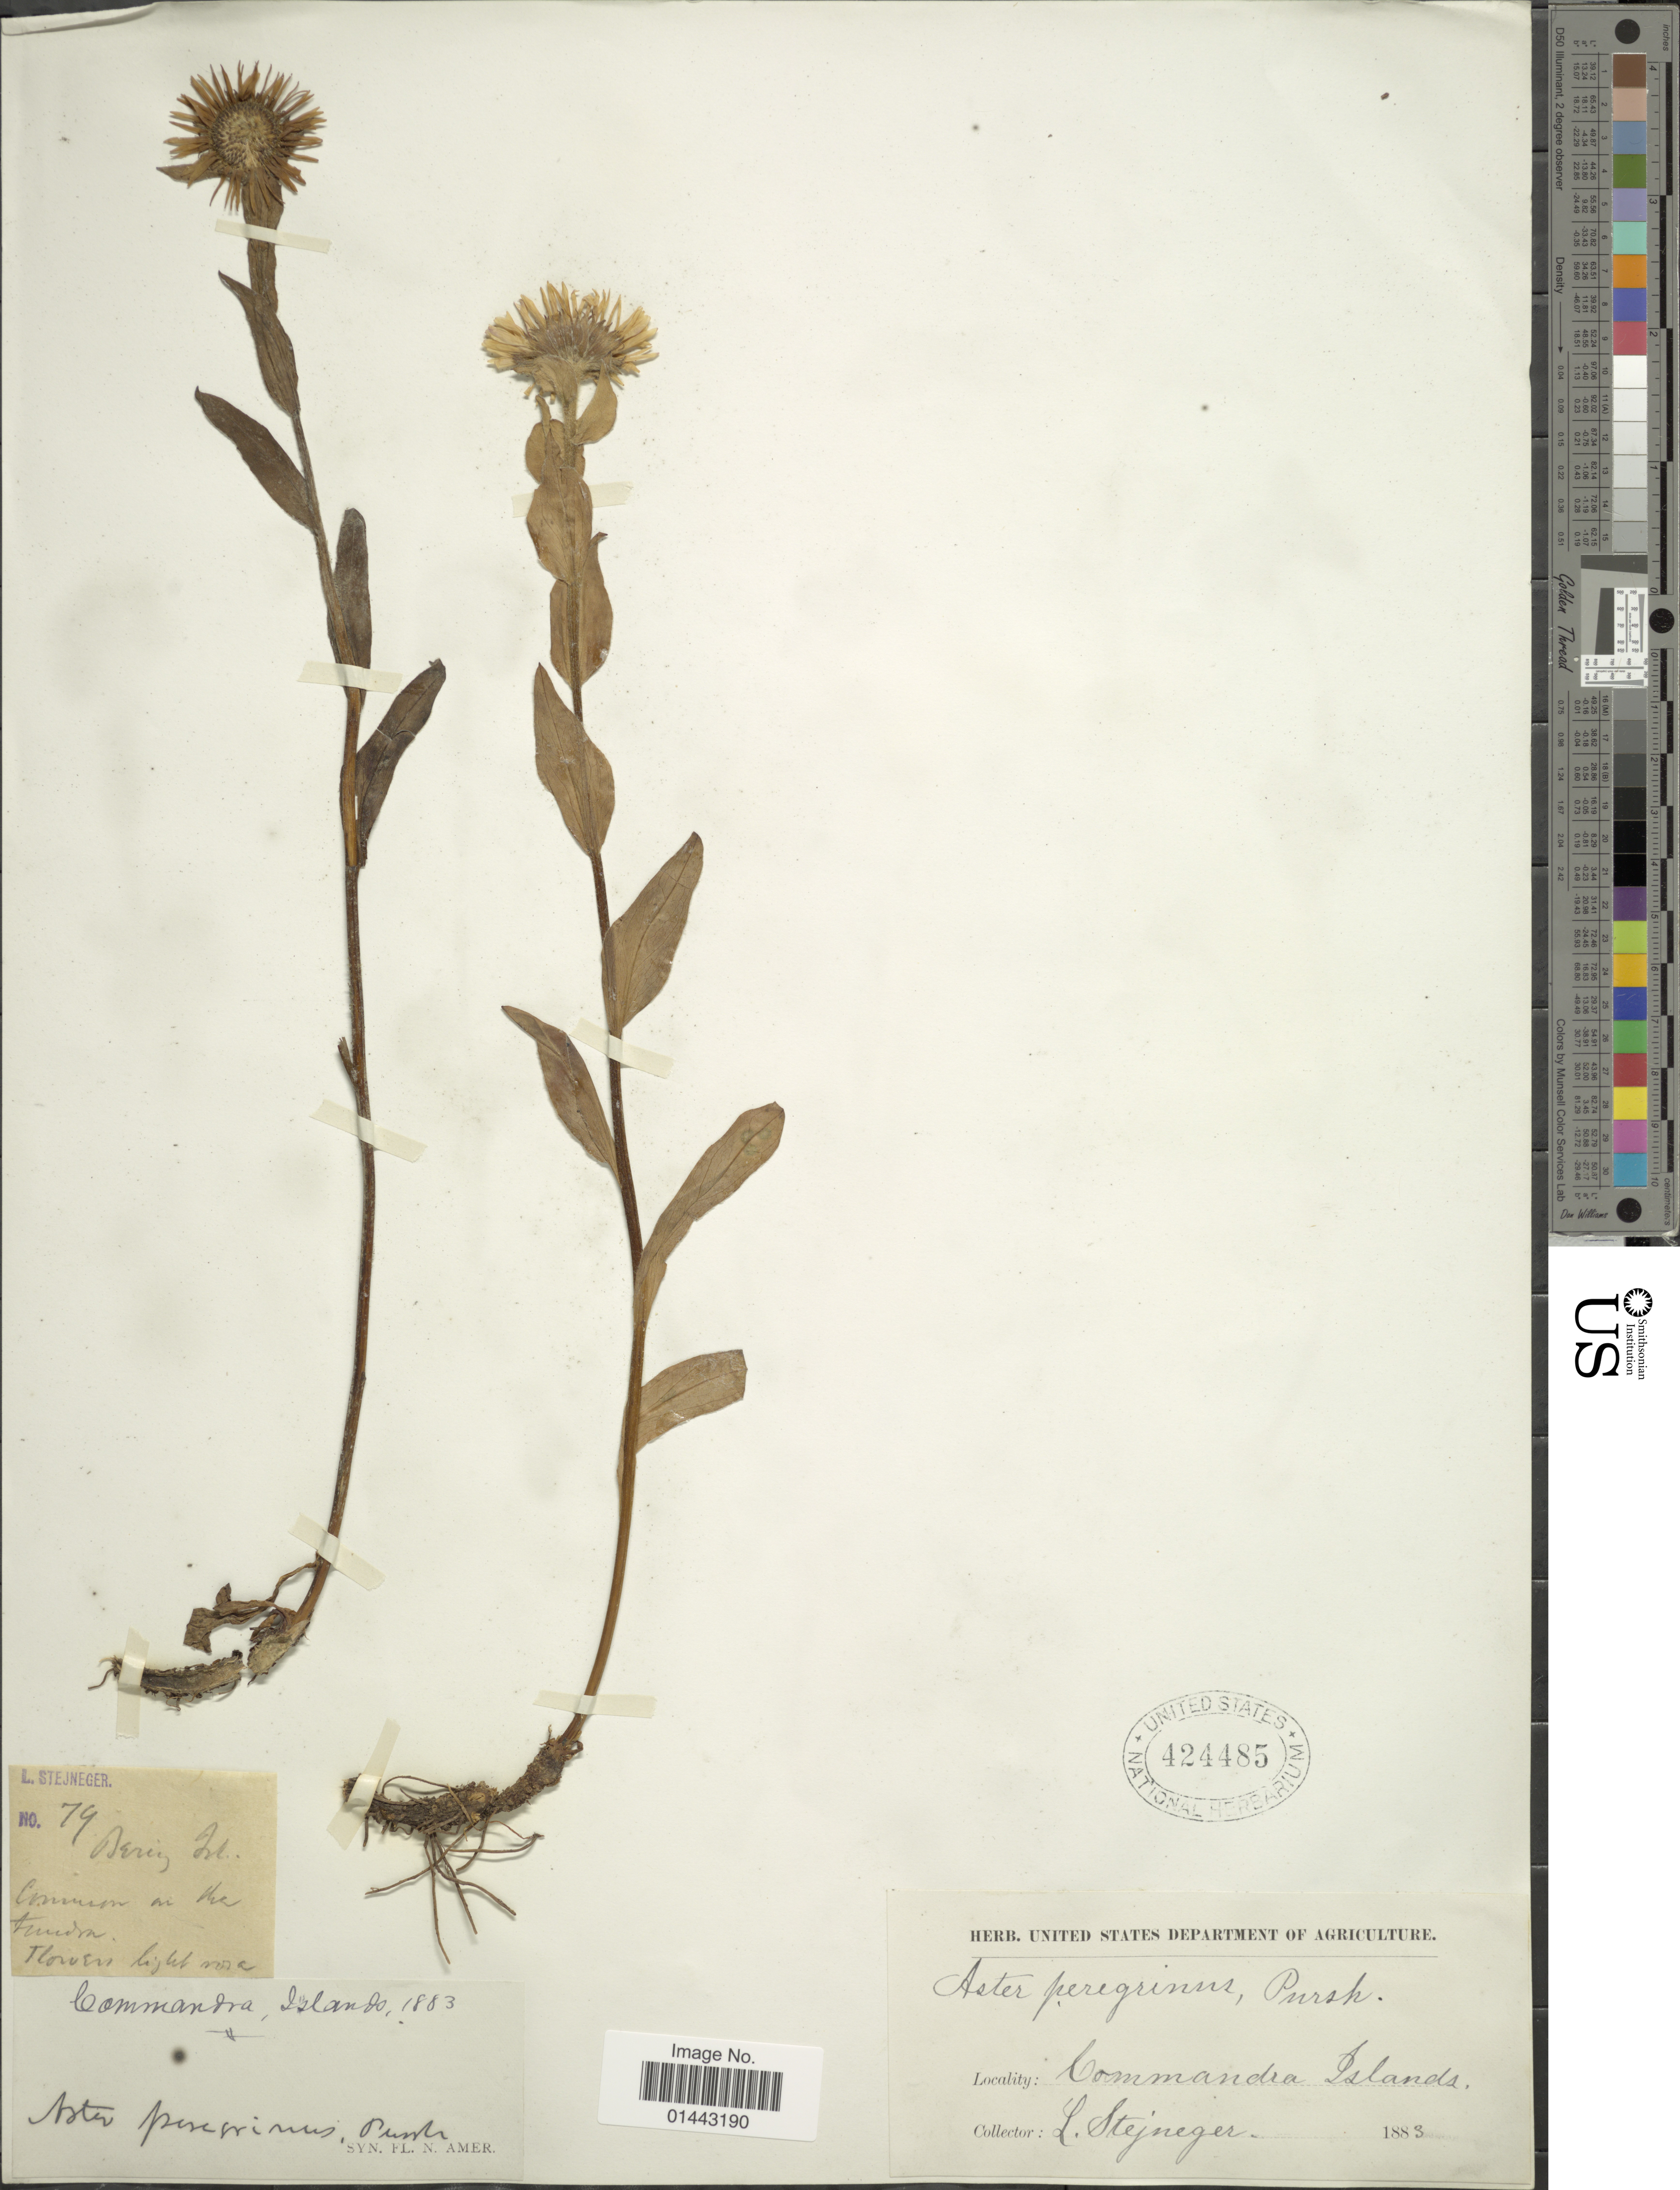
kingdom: Plantae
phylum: Tracheophyta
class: Magnoliopsida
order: Asterales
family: Asteraceae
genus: Erigeron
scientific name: Erigeron peregrinus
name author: (Banks ex Pursh) Greene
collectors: L. Stejneger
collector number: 79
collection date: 1883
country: Russian Federation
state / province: Kamchatka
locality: Bering Isl., common at the tundra, Commander Islands.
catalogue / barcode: US 424485